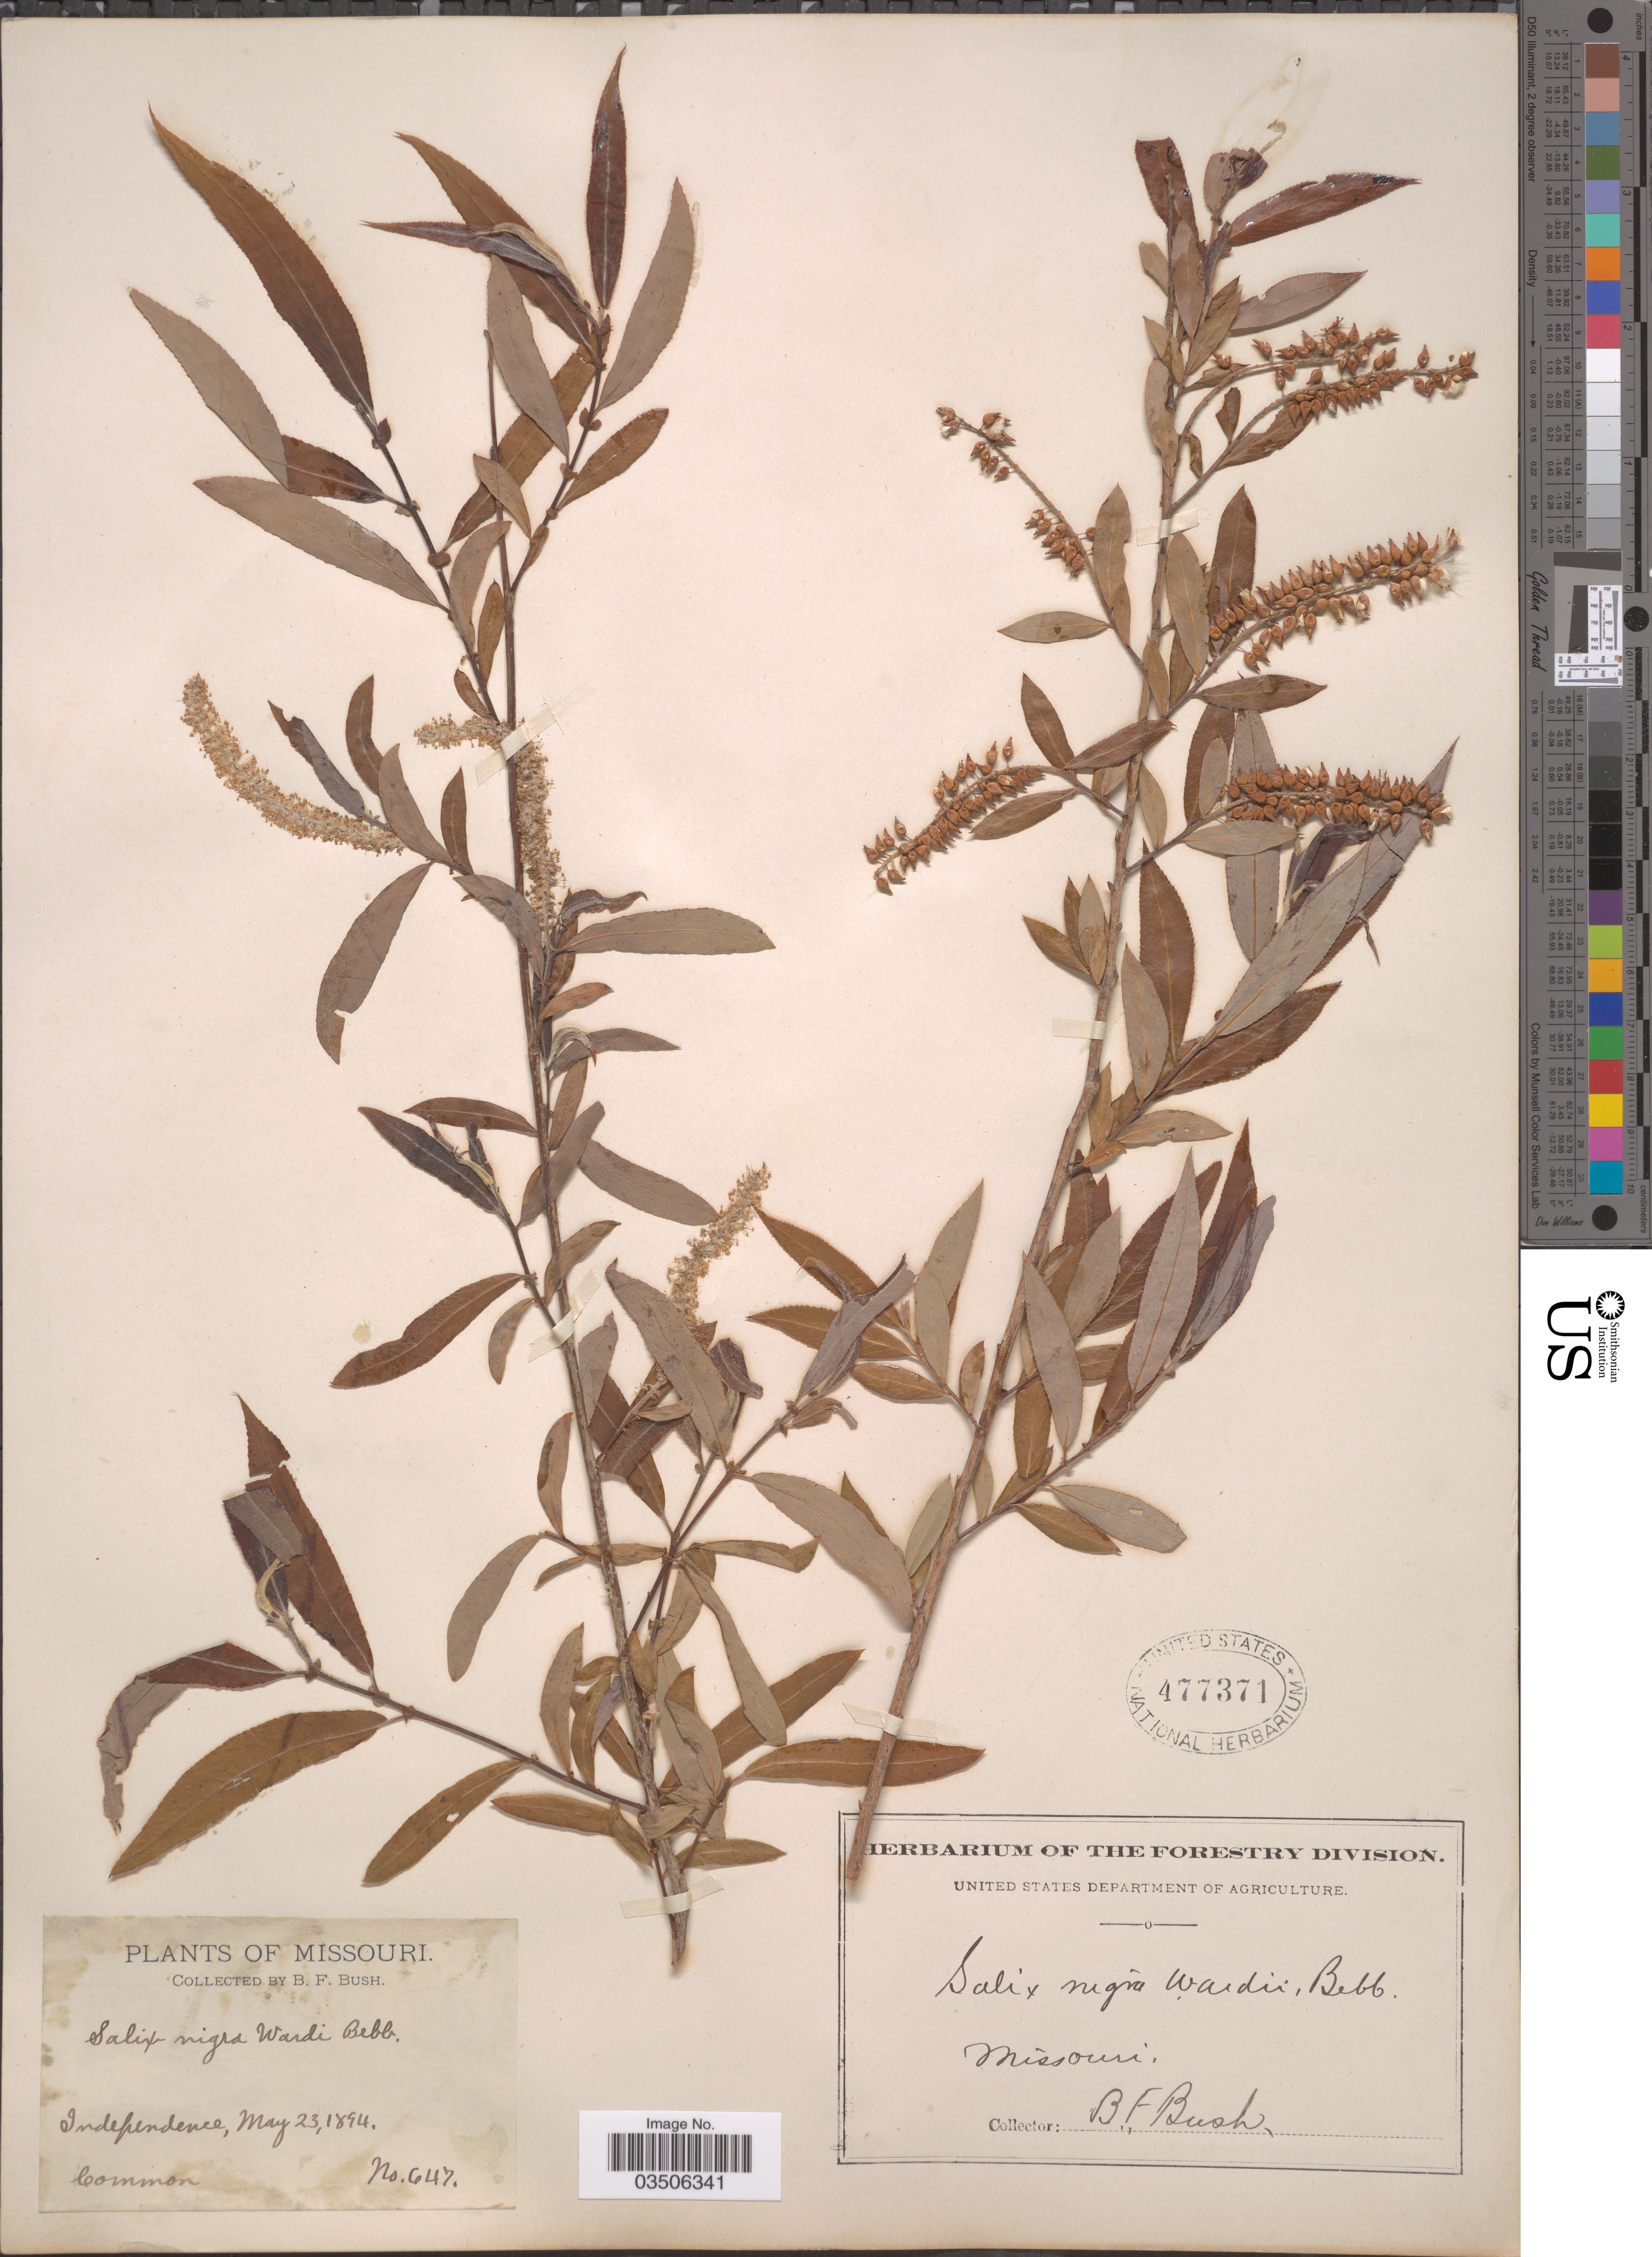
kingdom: Plantae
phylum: Tracheophyta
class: Magnoliopsida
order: Malpighiales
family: Salicaceae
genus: Salix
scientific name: Salix wardii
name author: Bebb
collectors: B. F. Bush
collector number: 647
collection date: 1894-05-23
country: United States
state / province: Missouri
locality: Independence.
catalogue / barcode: US 477371